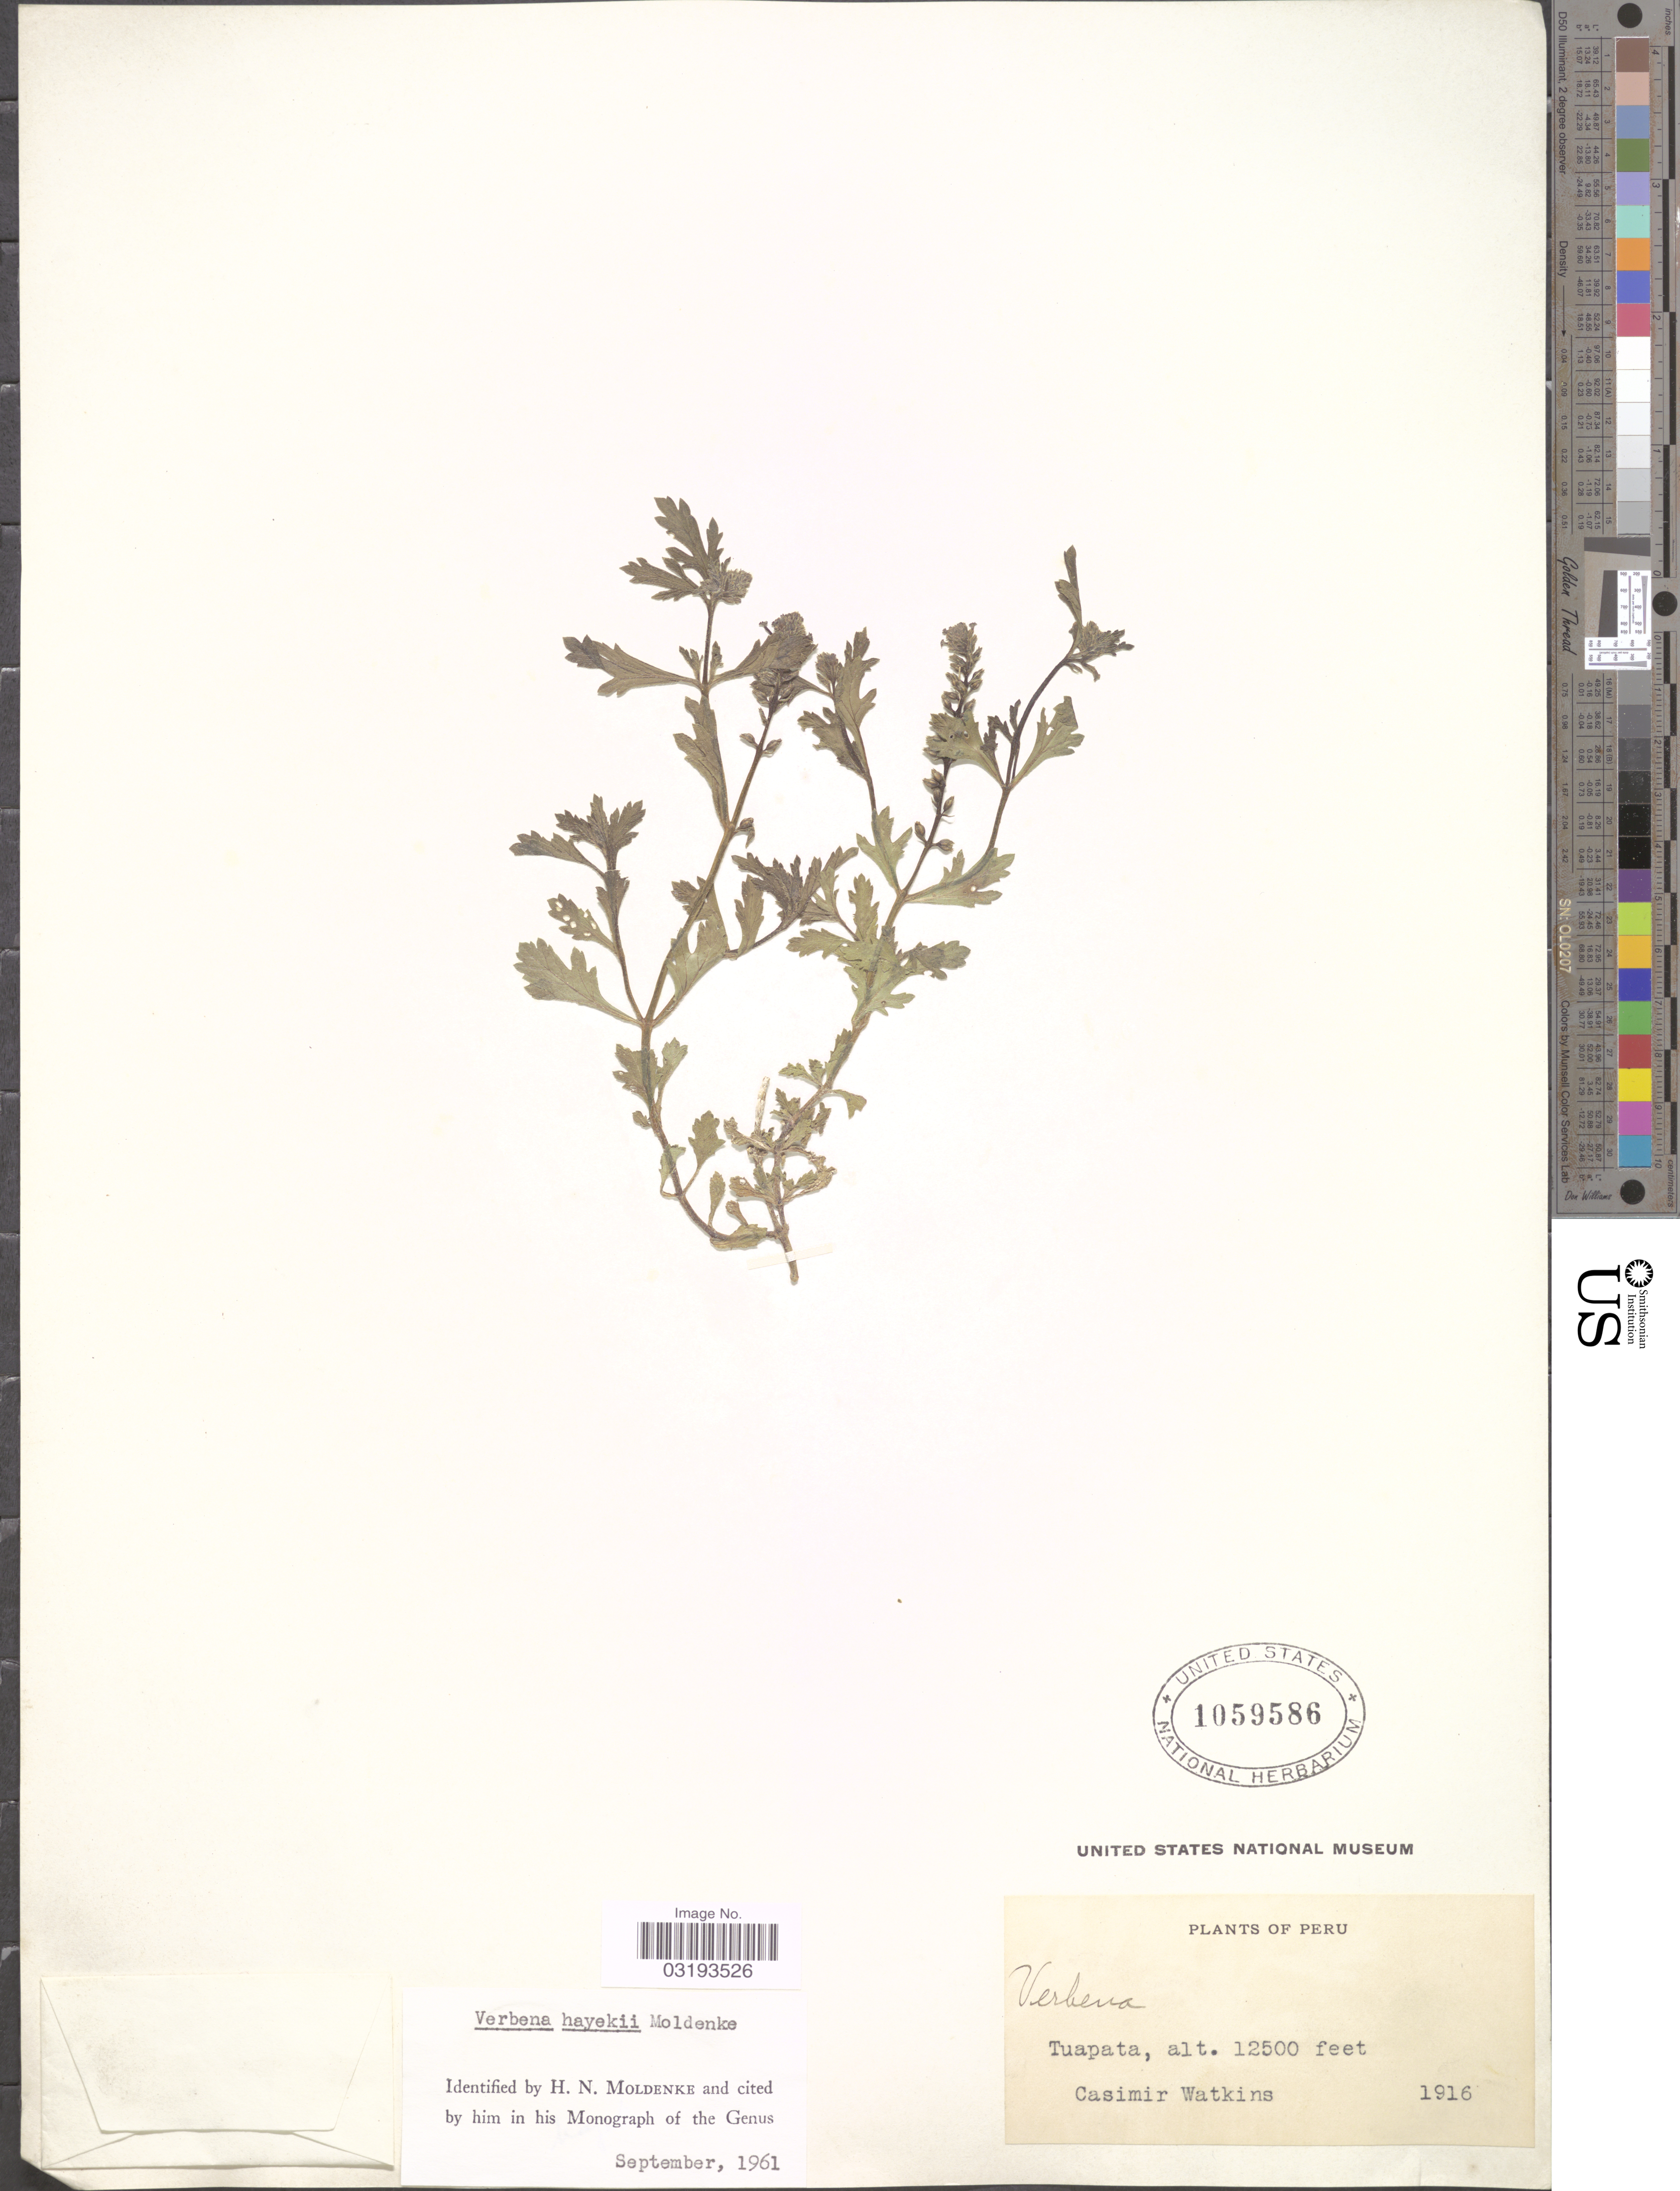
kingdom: Plantae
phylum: Tracheophyta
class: Magnoliopsida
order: Lamiales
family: Verbenaceae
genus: Verbena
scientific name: Verbena hayekii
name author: Moldenke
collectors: C. Watkins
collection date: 1916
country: Peru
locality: Tuapata.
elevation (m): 3810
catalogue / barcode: US 1059586